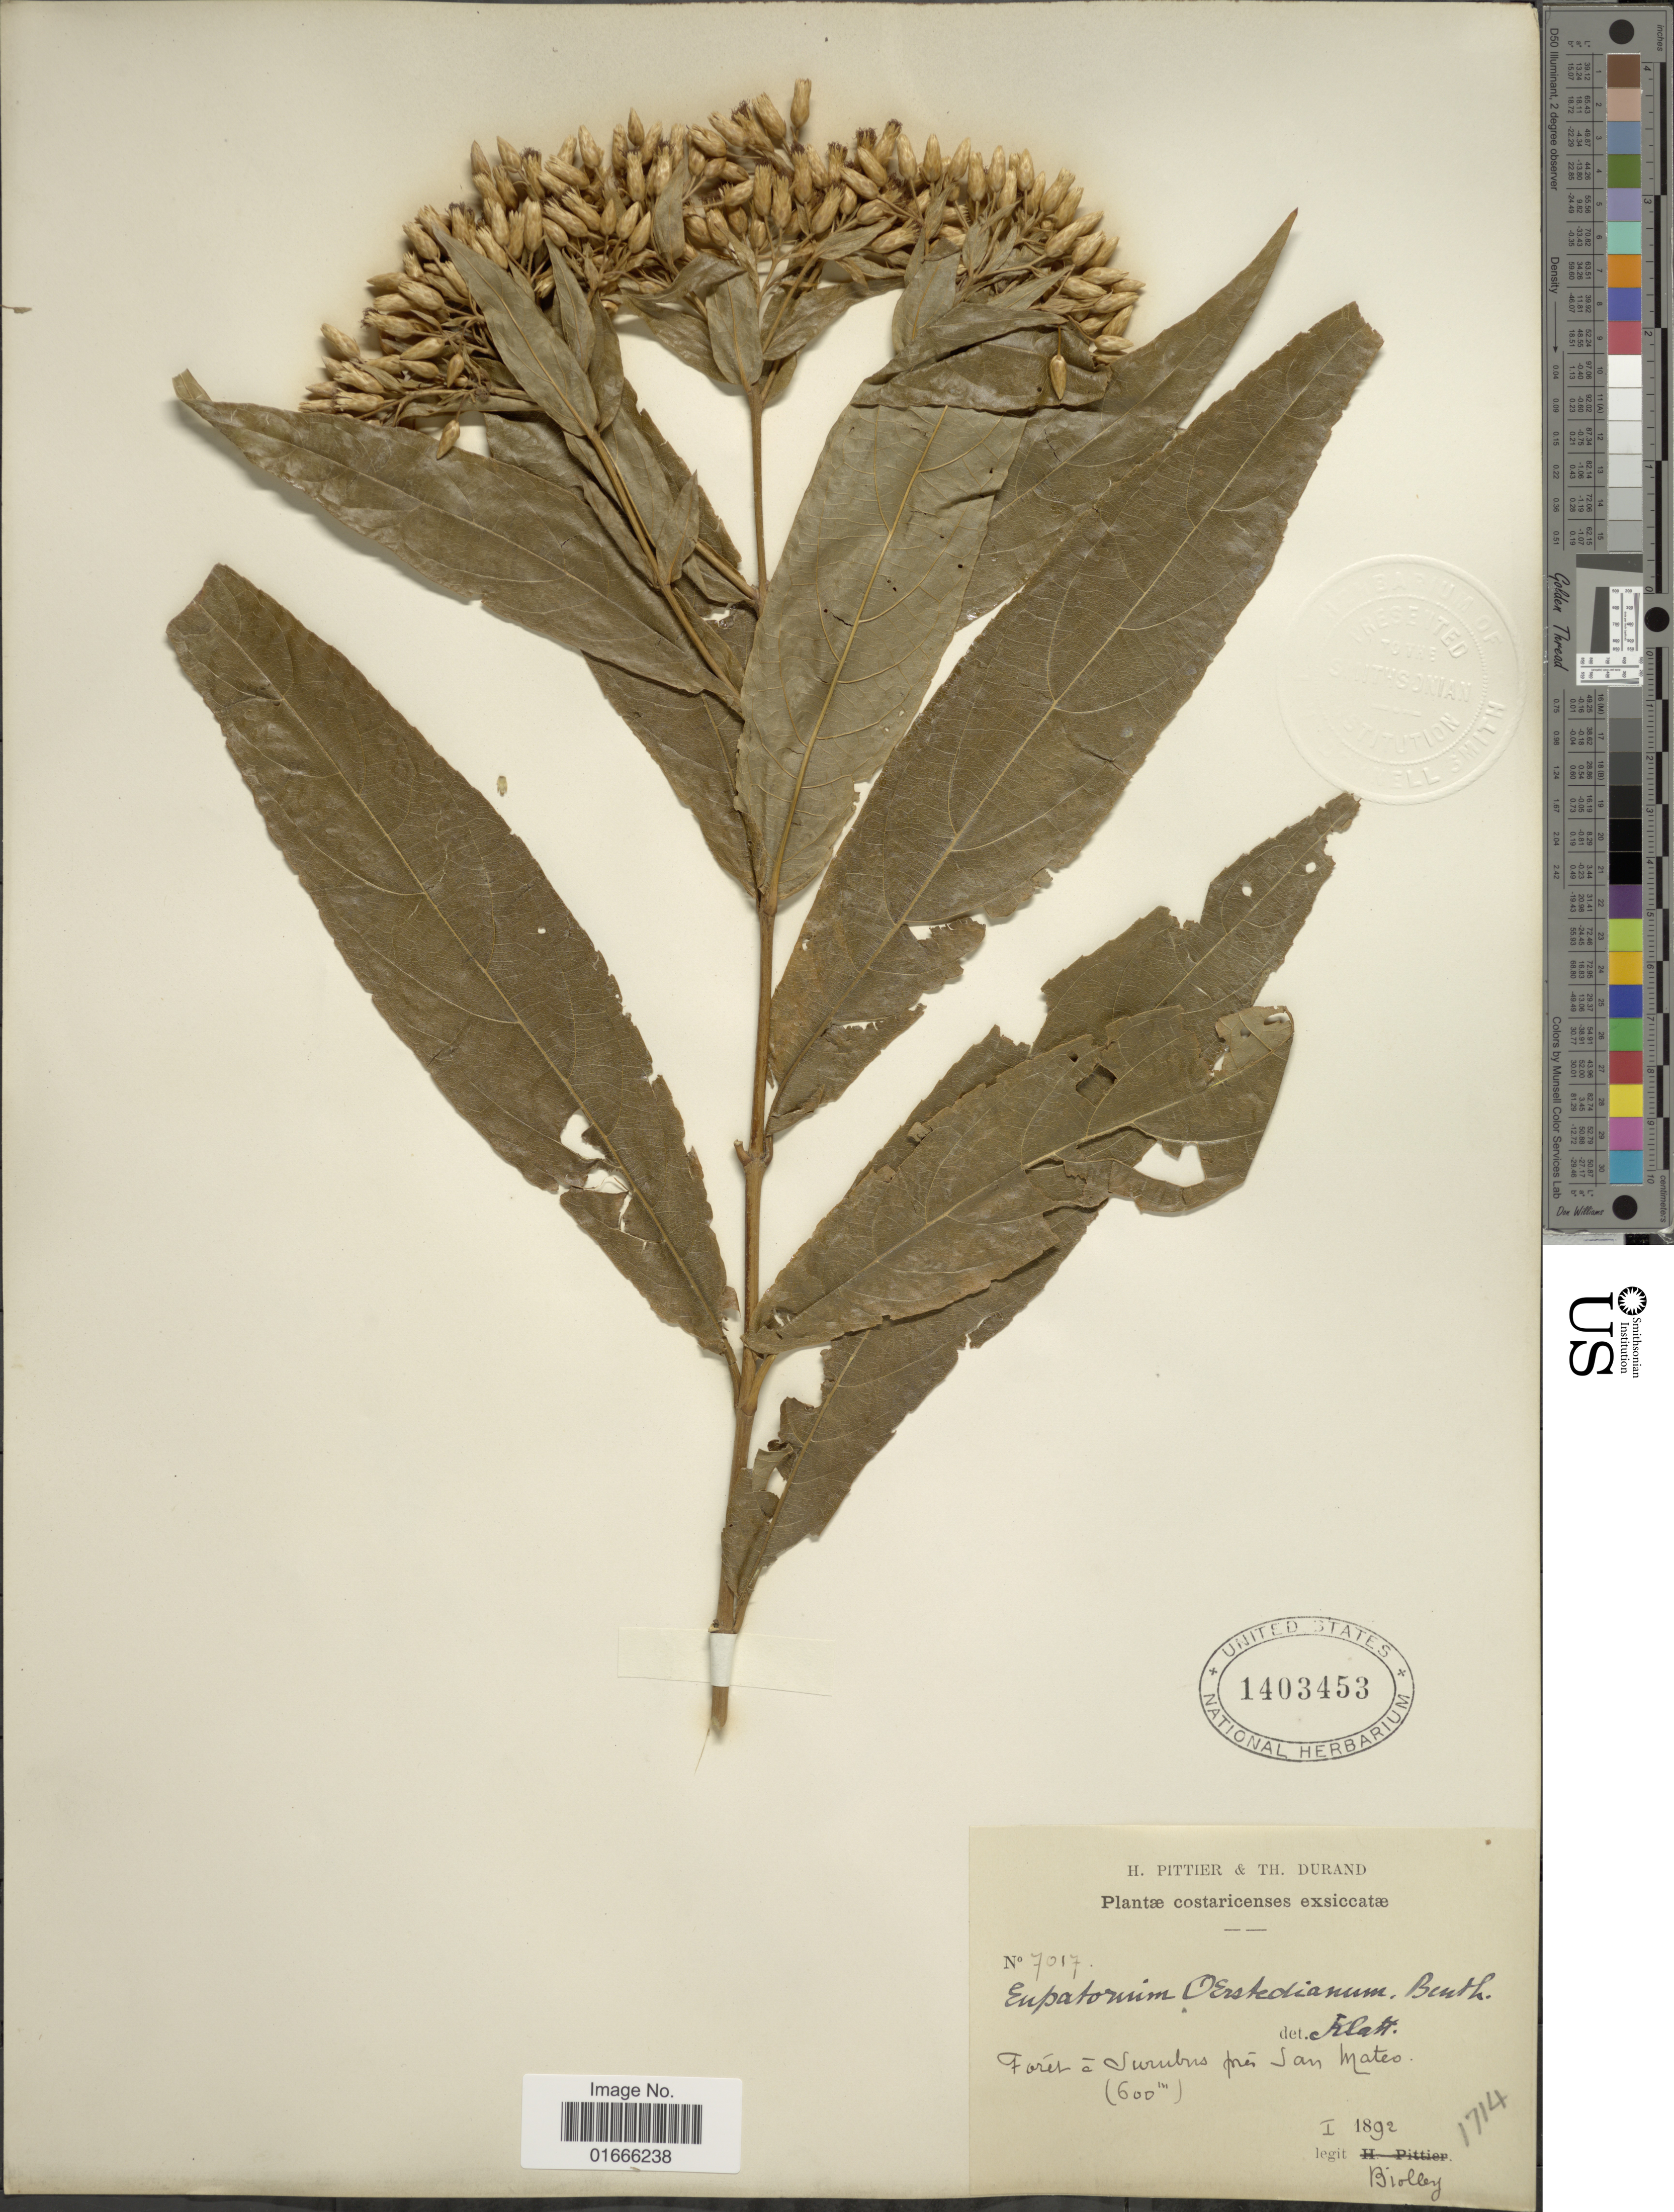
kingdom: Plantae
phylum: Tracheophyta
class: Magnoliopsida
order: Asterales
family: Asteraceae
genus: Chromolaena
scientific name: Chromolaena oerstediana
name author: (B.L. Rob. ex Oerst.) R.M. King & H. Rob.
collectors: Biolley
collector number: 1714/7017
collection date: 1892-01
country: Costa Rica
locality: Foret a Surubus, pres San Mateo.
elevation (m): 600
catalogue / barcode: US 1403453